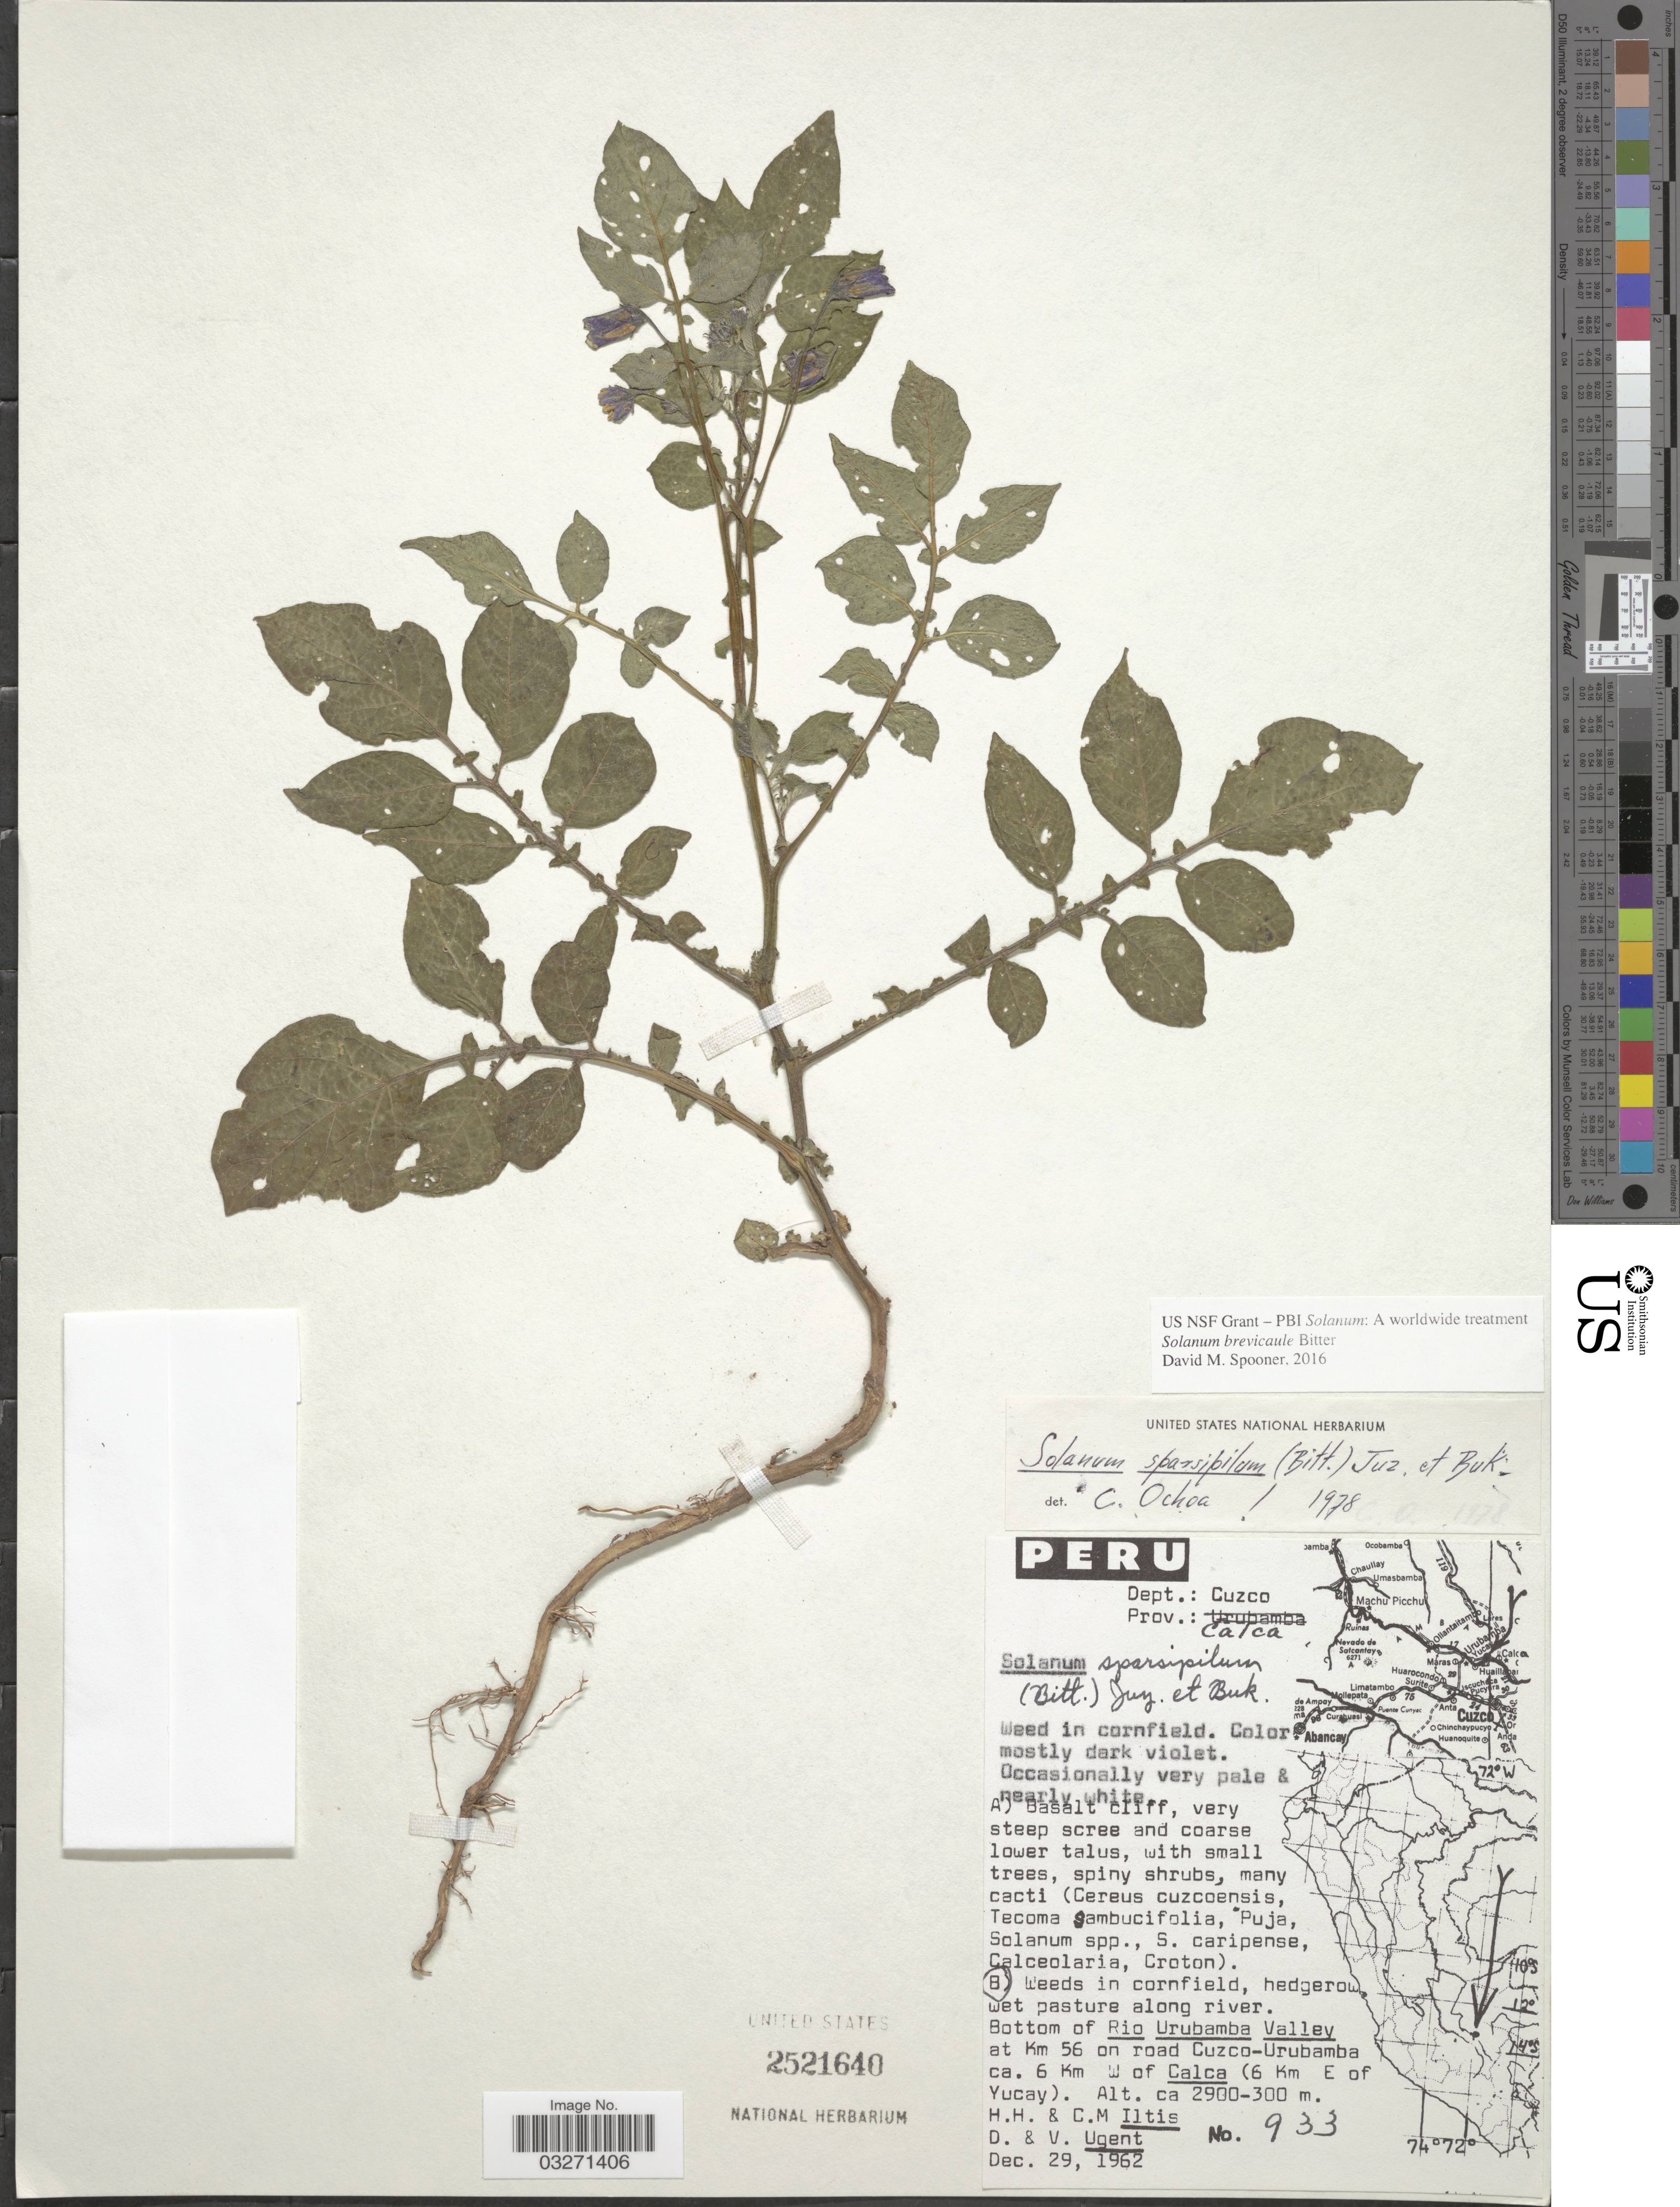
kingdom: Plantae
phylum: Tracheophyta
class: Magnoliopsida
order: Solanales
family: Solanaceae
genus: Solanum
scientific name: Solanum brevicaule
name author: Bitter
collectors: H. H. Iltis, C. M Iltis, D. Ugent & V. Ugent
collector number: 933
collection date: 1962-12-29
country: Peru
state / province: Cusco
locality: Dept.: Cuzco. Prov.: Calca. In cornfield. Bottom of Rio Urubamba Valley at Km 56 on rod Cuzco-Urubamba ca. 6 Km W of Calca (6 Km E of Yucay).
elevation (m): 300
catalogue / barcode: US 2521640